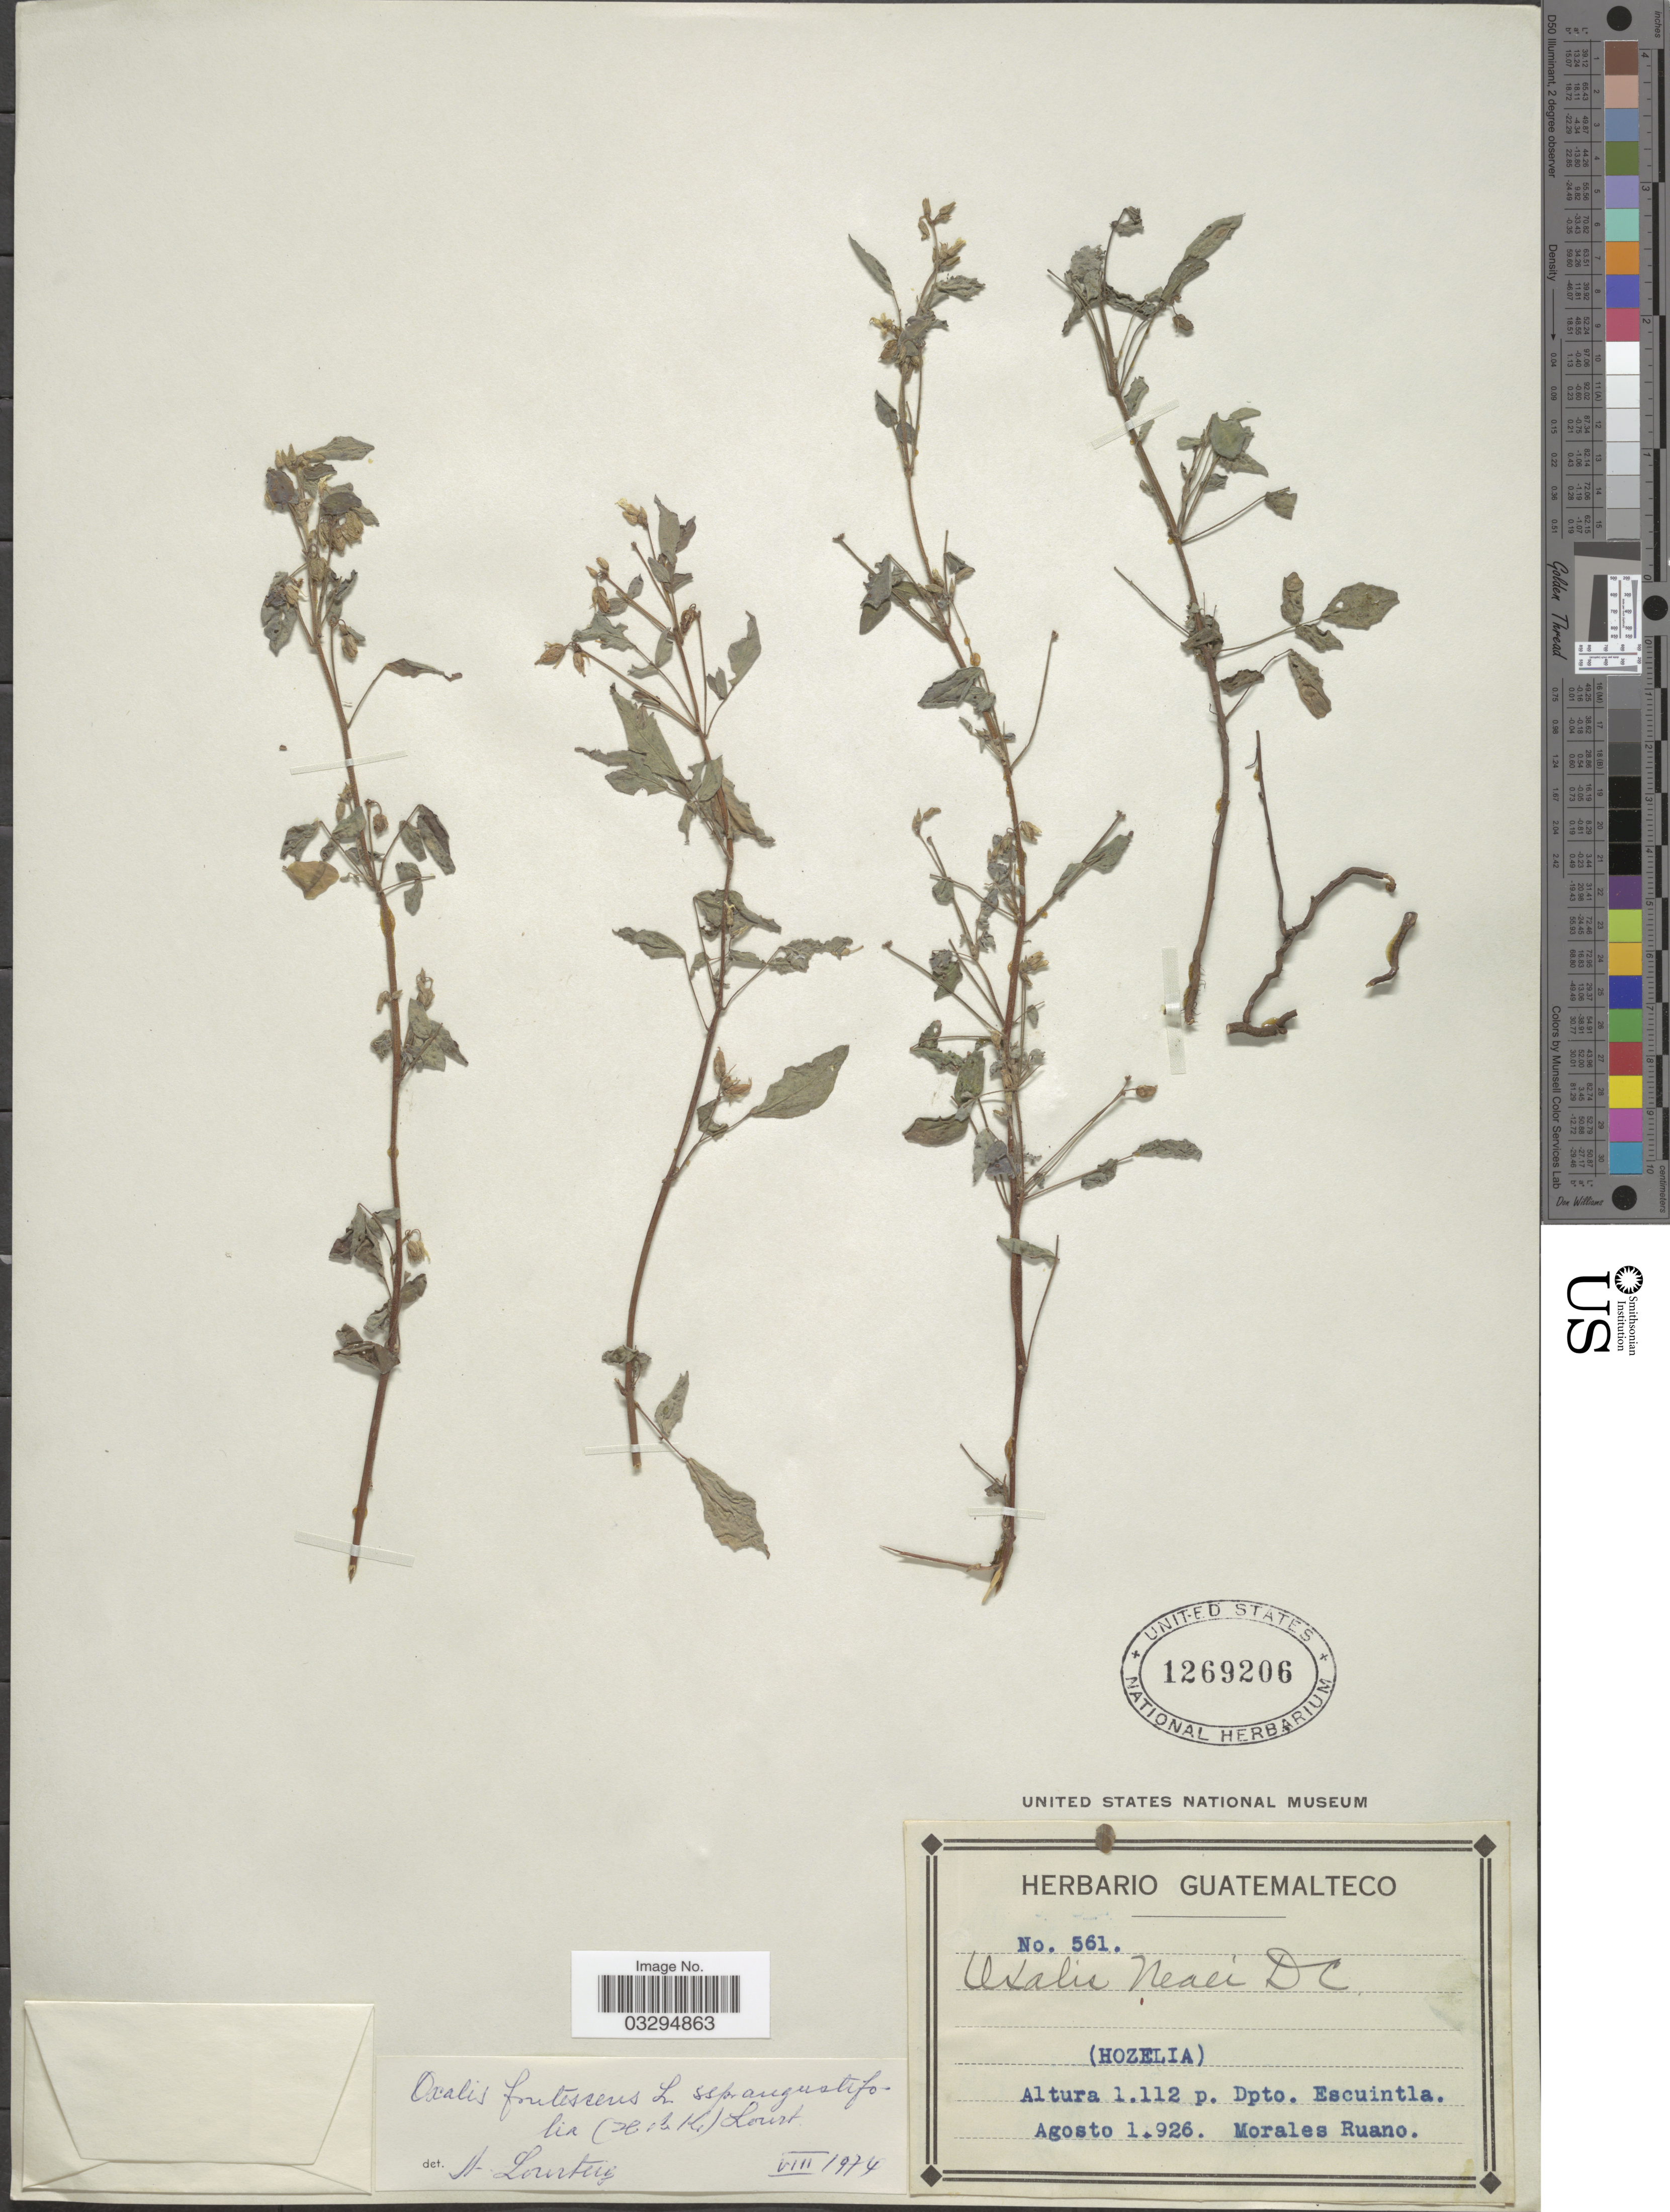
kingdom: Plantae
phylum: Tracheophyta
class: Magnoliopsida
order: Oxalidales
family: Oxalidaceae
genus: Oxalis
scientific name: Oxalis frutescens subsp. angustifolia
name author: (Kunth) Lourteig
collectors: M. Ruano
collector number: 561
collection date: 1926-08-01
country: Guatemala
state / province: Escuintla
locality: (Hozelia), Dpto. Escuintla.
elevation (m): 339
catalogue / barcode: US 1269206